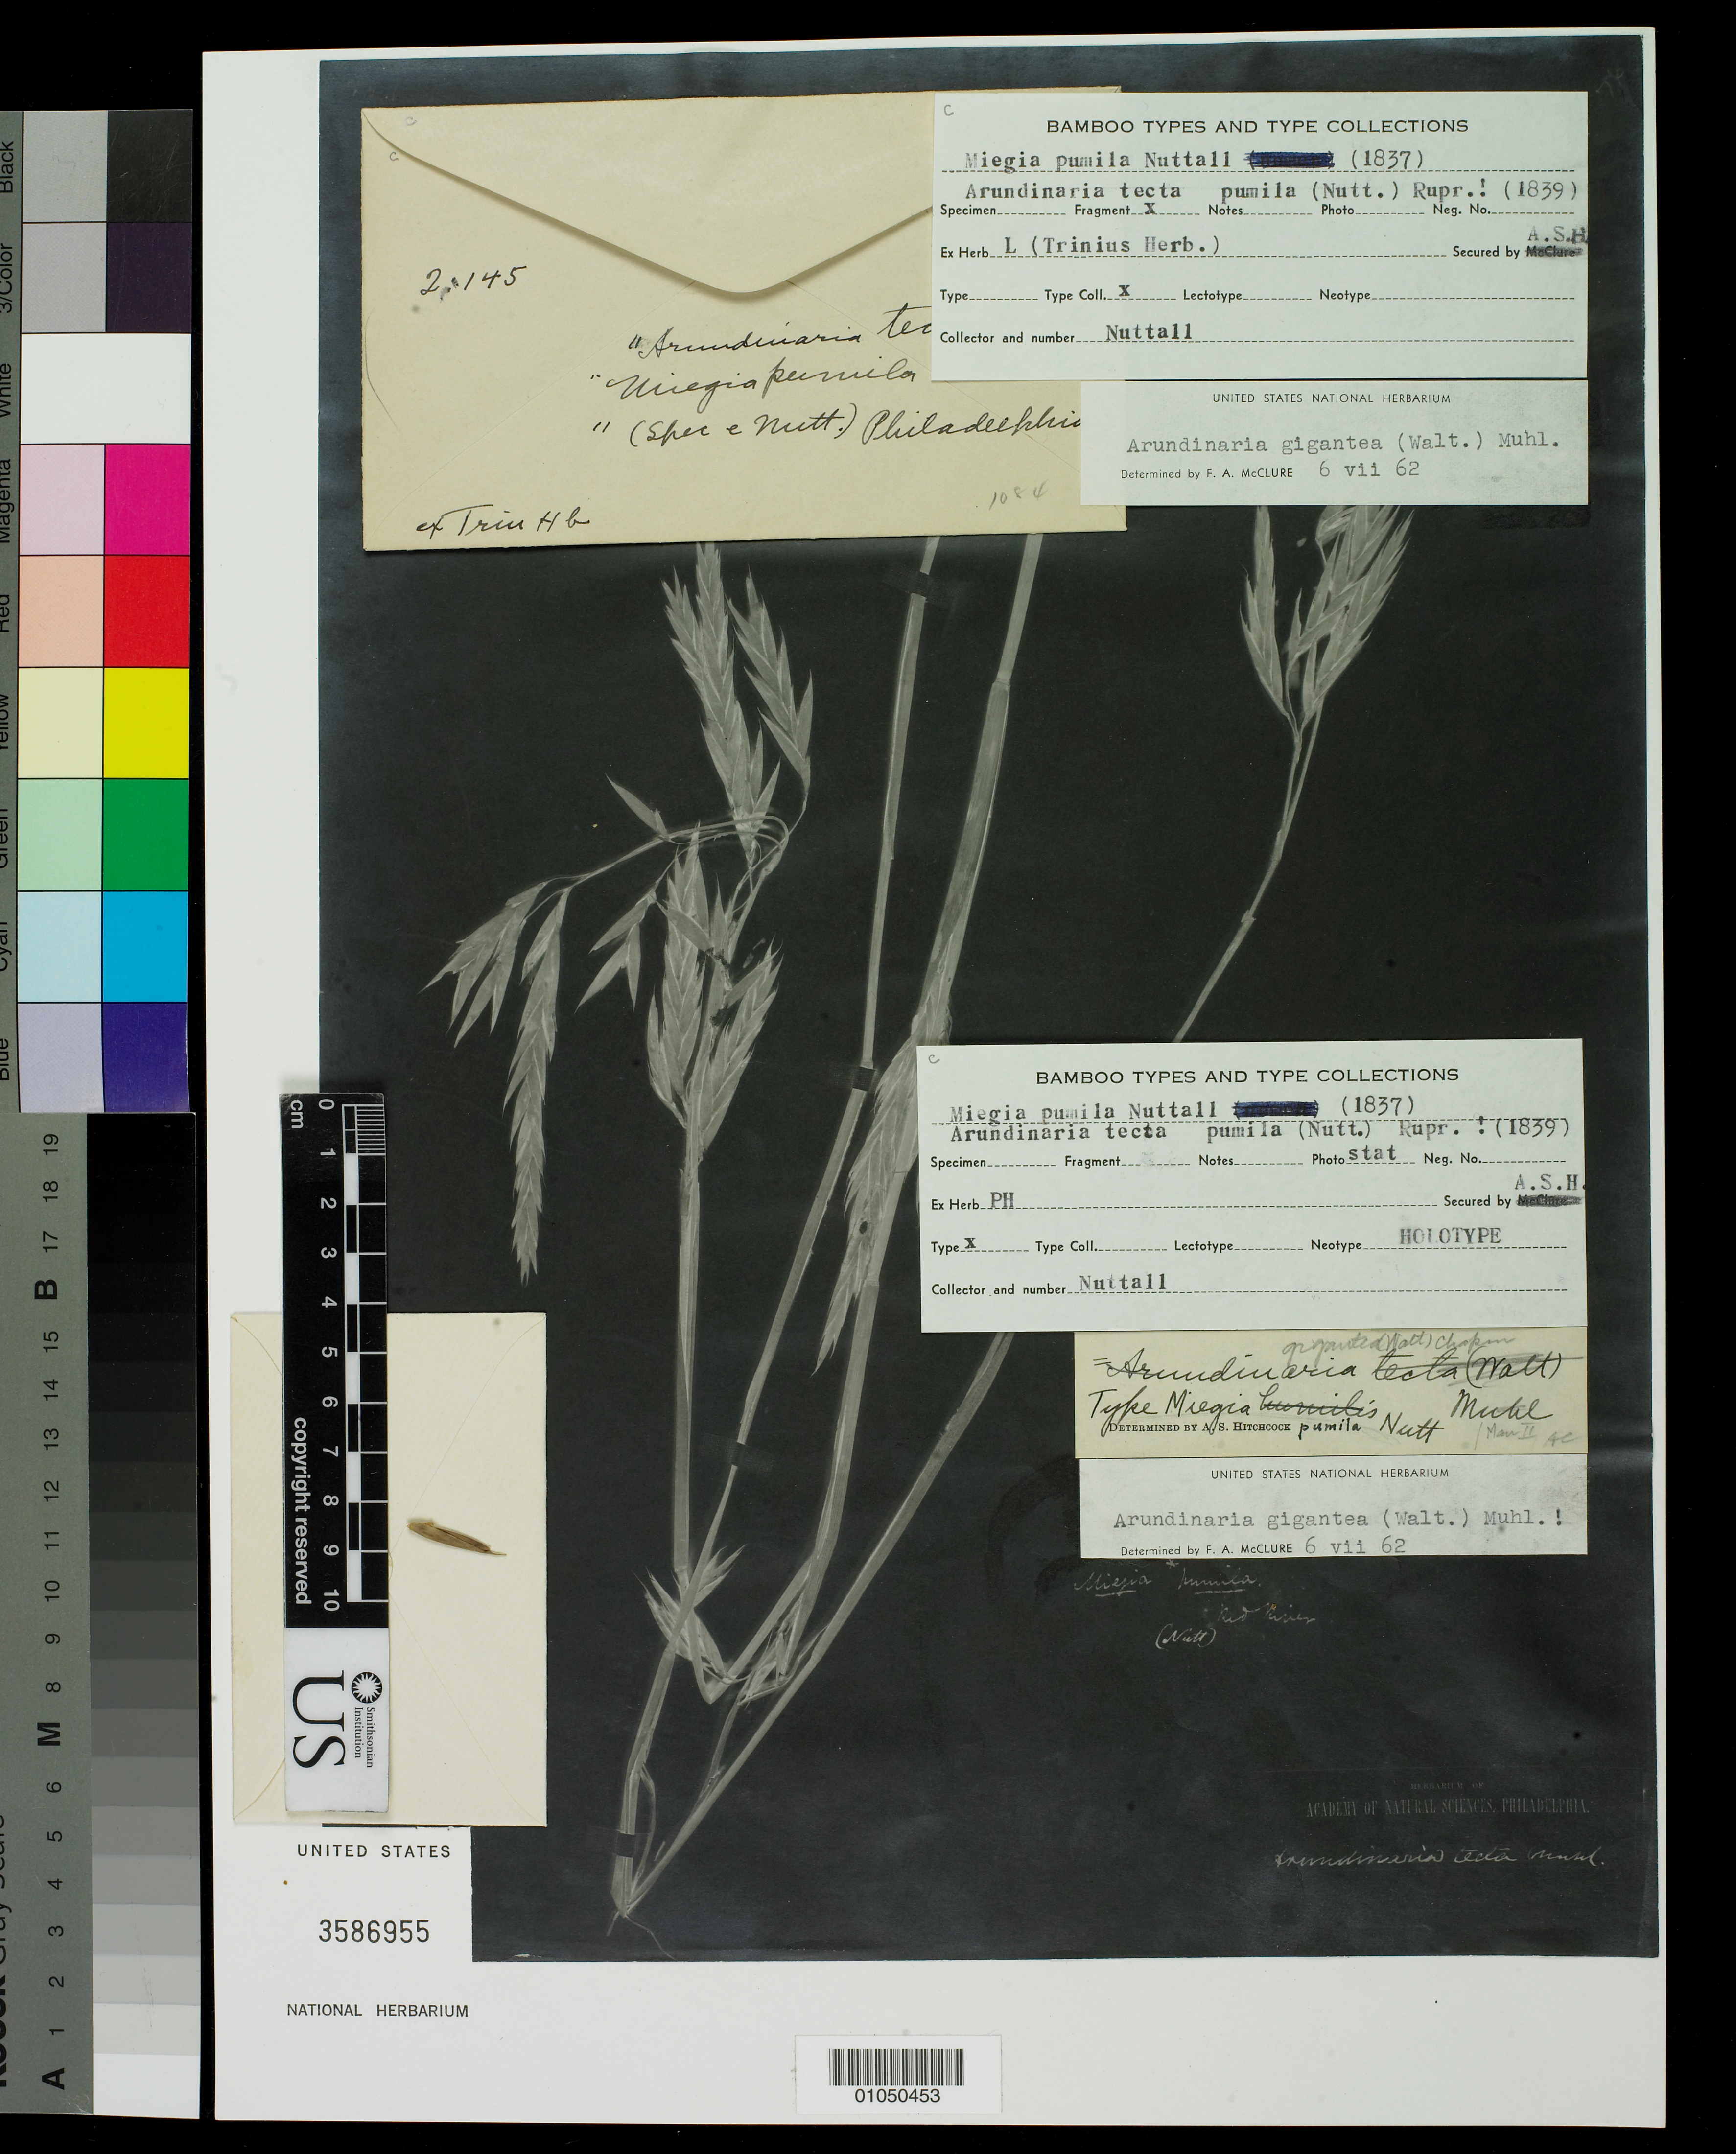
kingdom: Plantae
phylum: Tracheophyta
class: Liliopsida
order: Poales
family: Poaceae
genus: Miegia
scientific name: Miegia pumila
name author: Nutt.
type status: Type Fragment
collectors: T. Nuttall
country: United States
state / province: Oklahoma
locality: Red River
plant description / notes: Fragmentary material of type specimen (holotype?) ex herb. Trinius, Acad. Nat. Sci., Philadelphia.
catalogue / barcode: US 3586955